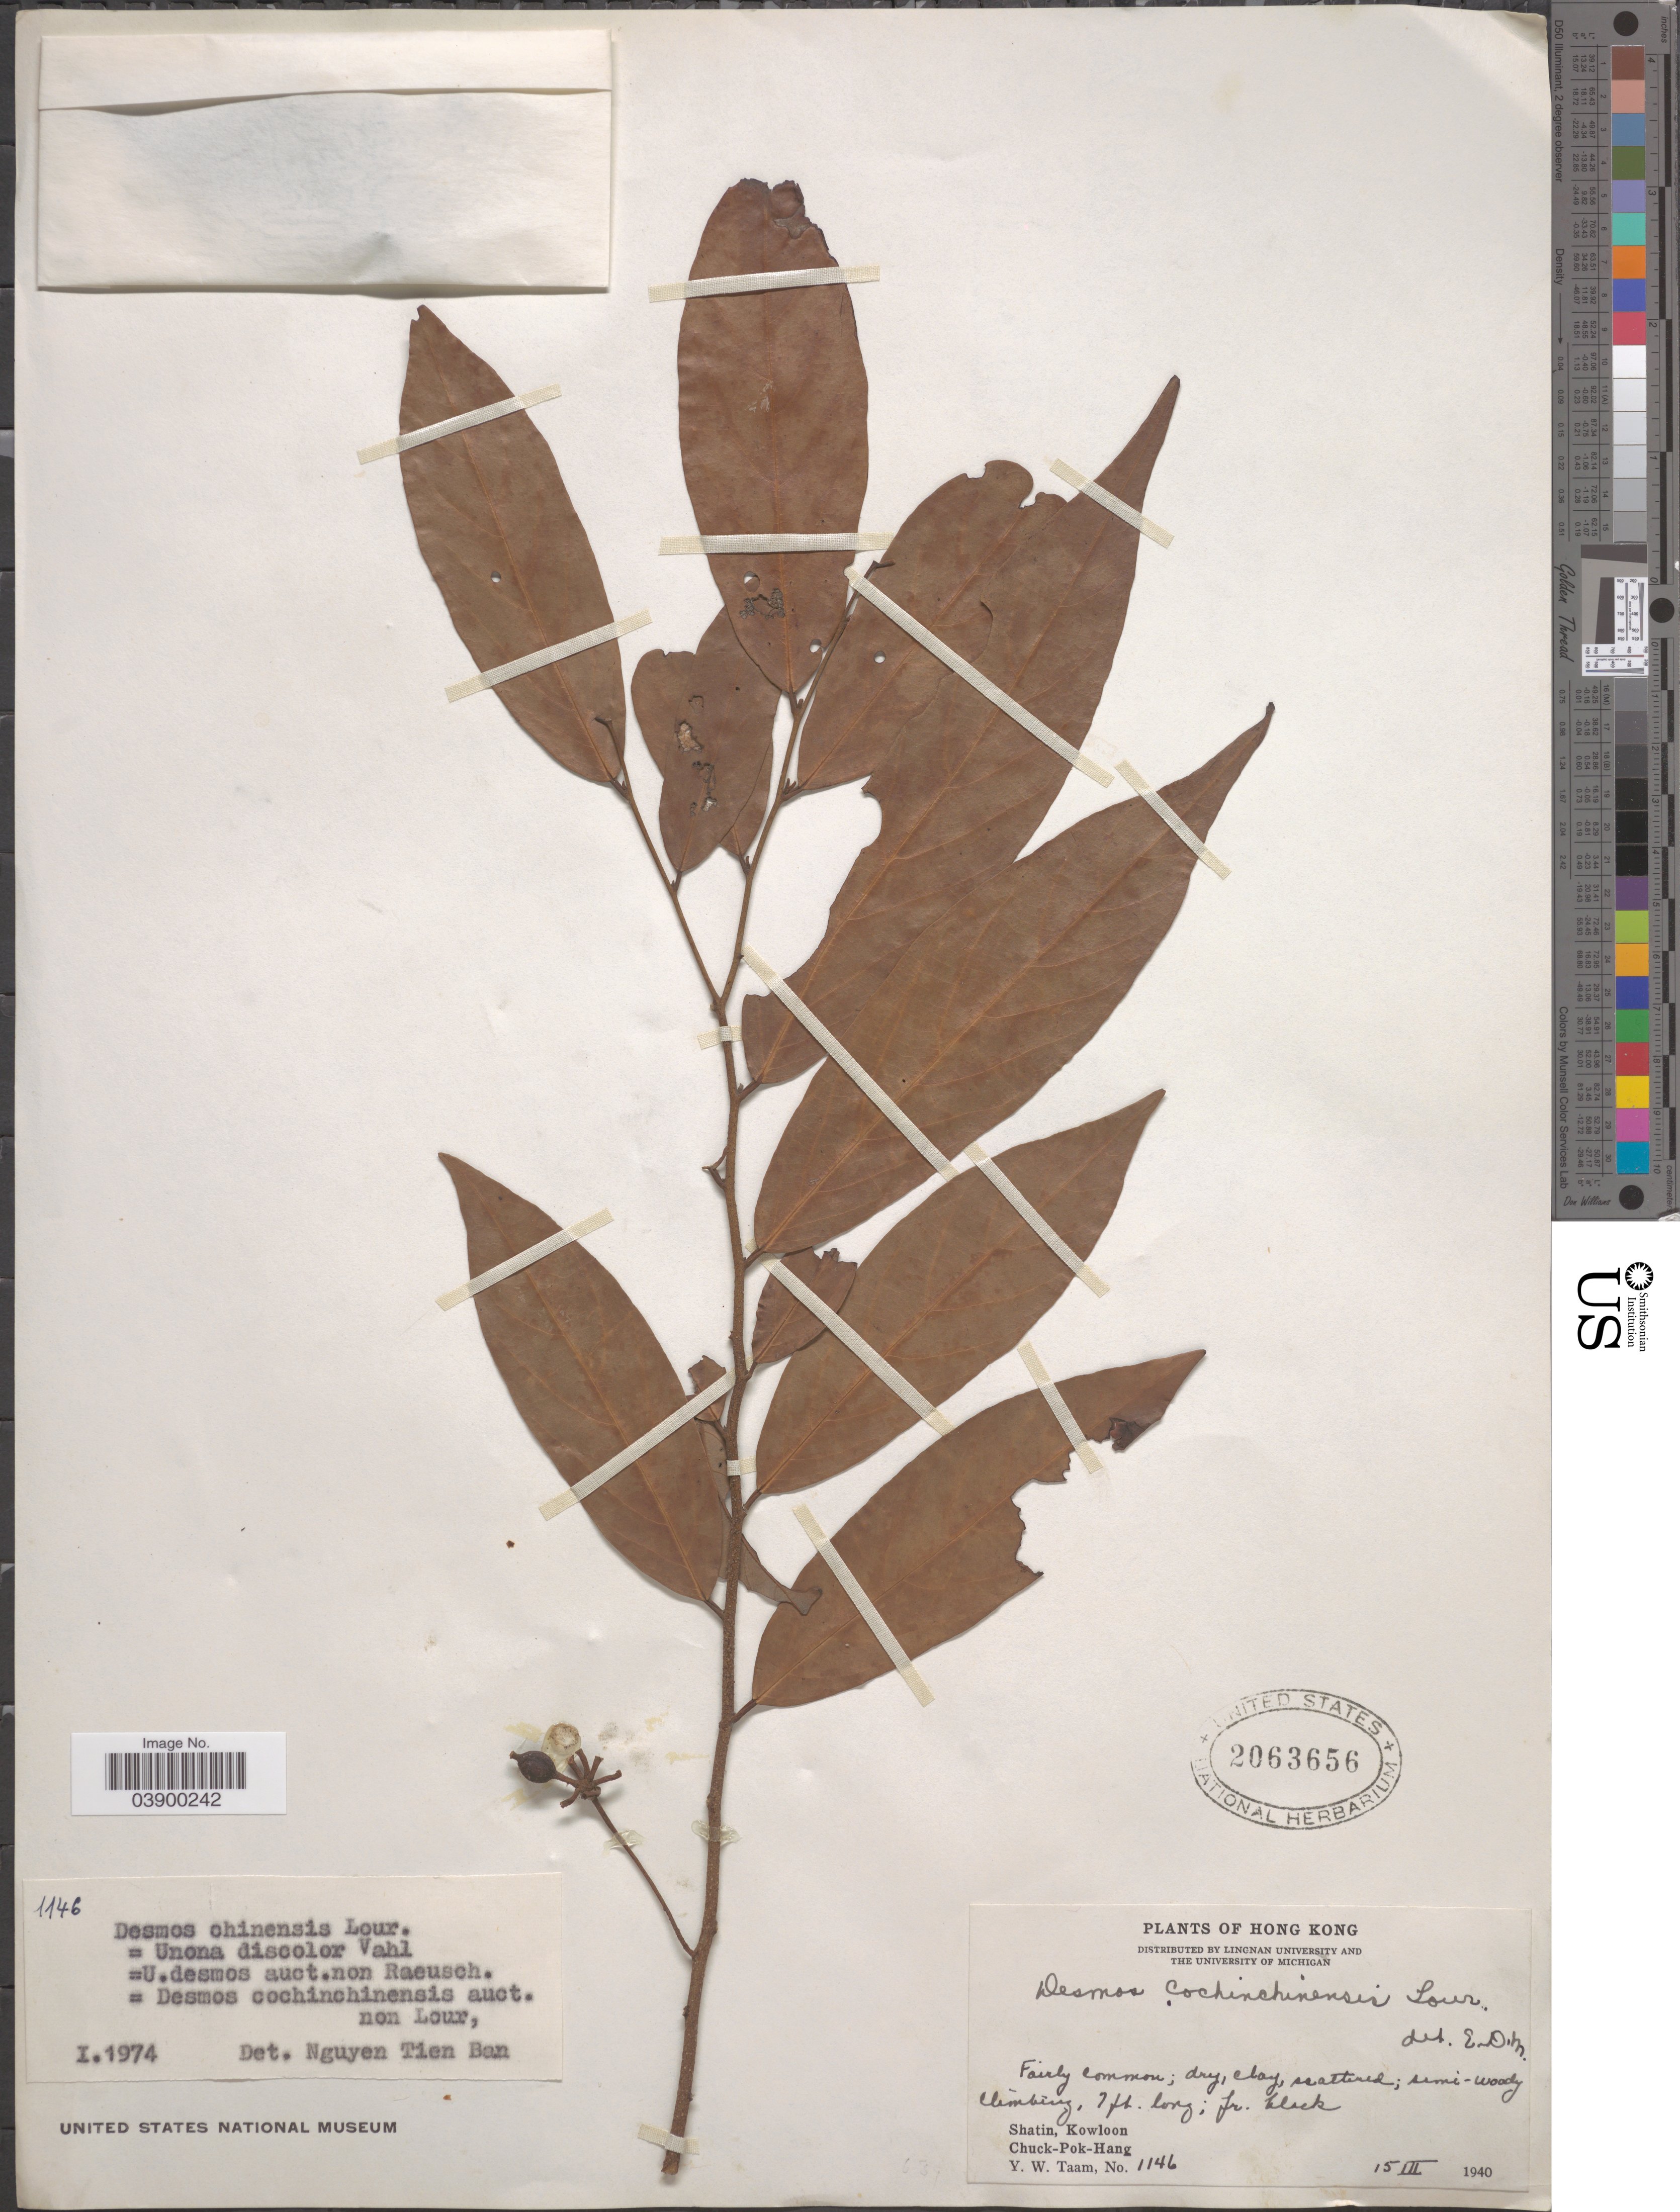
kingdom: Plantae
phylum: Tracheophyta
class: Magnoliopsida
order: Magnoliales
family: Annonaceae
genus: Desmos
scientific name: Desmos chinensis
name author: Lour.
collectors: Y. W. Taam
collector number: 1146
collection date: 1940-03-15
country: China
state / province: Hong Kong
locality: Shatin,Kowloon. Chuck-Pok-Hang.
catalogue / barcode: US 2063656